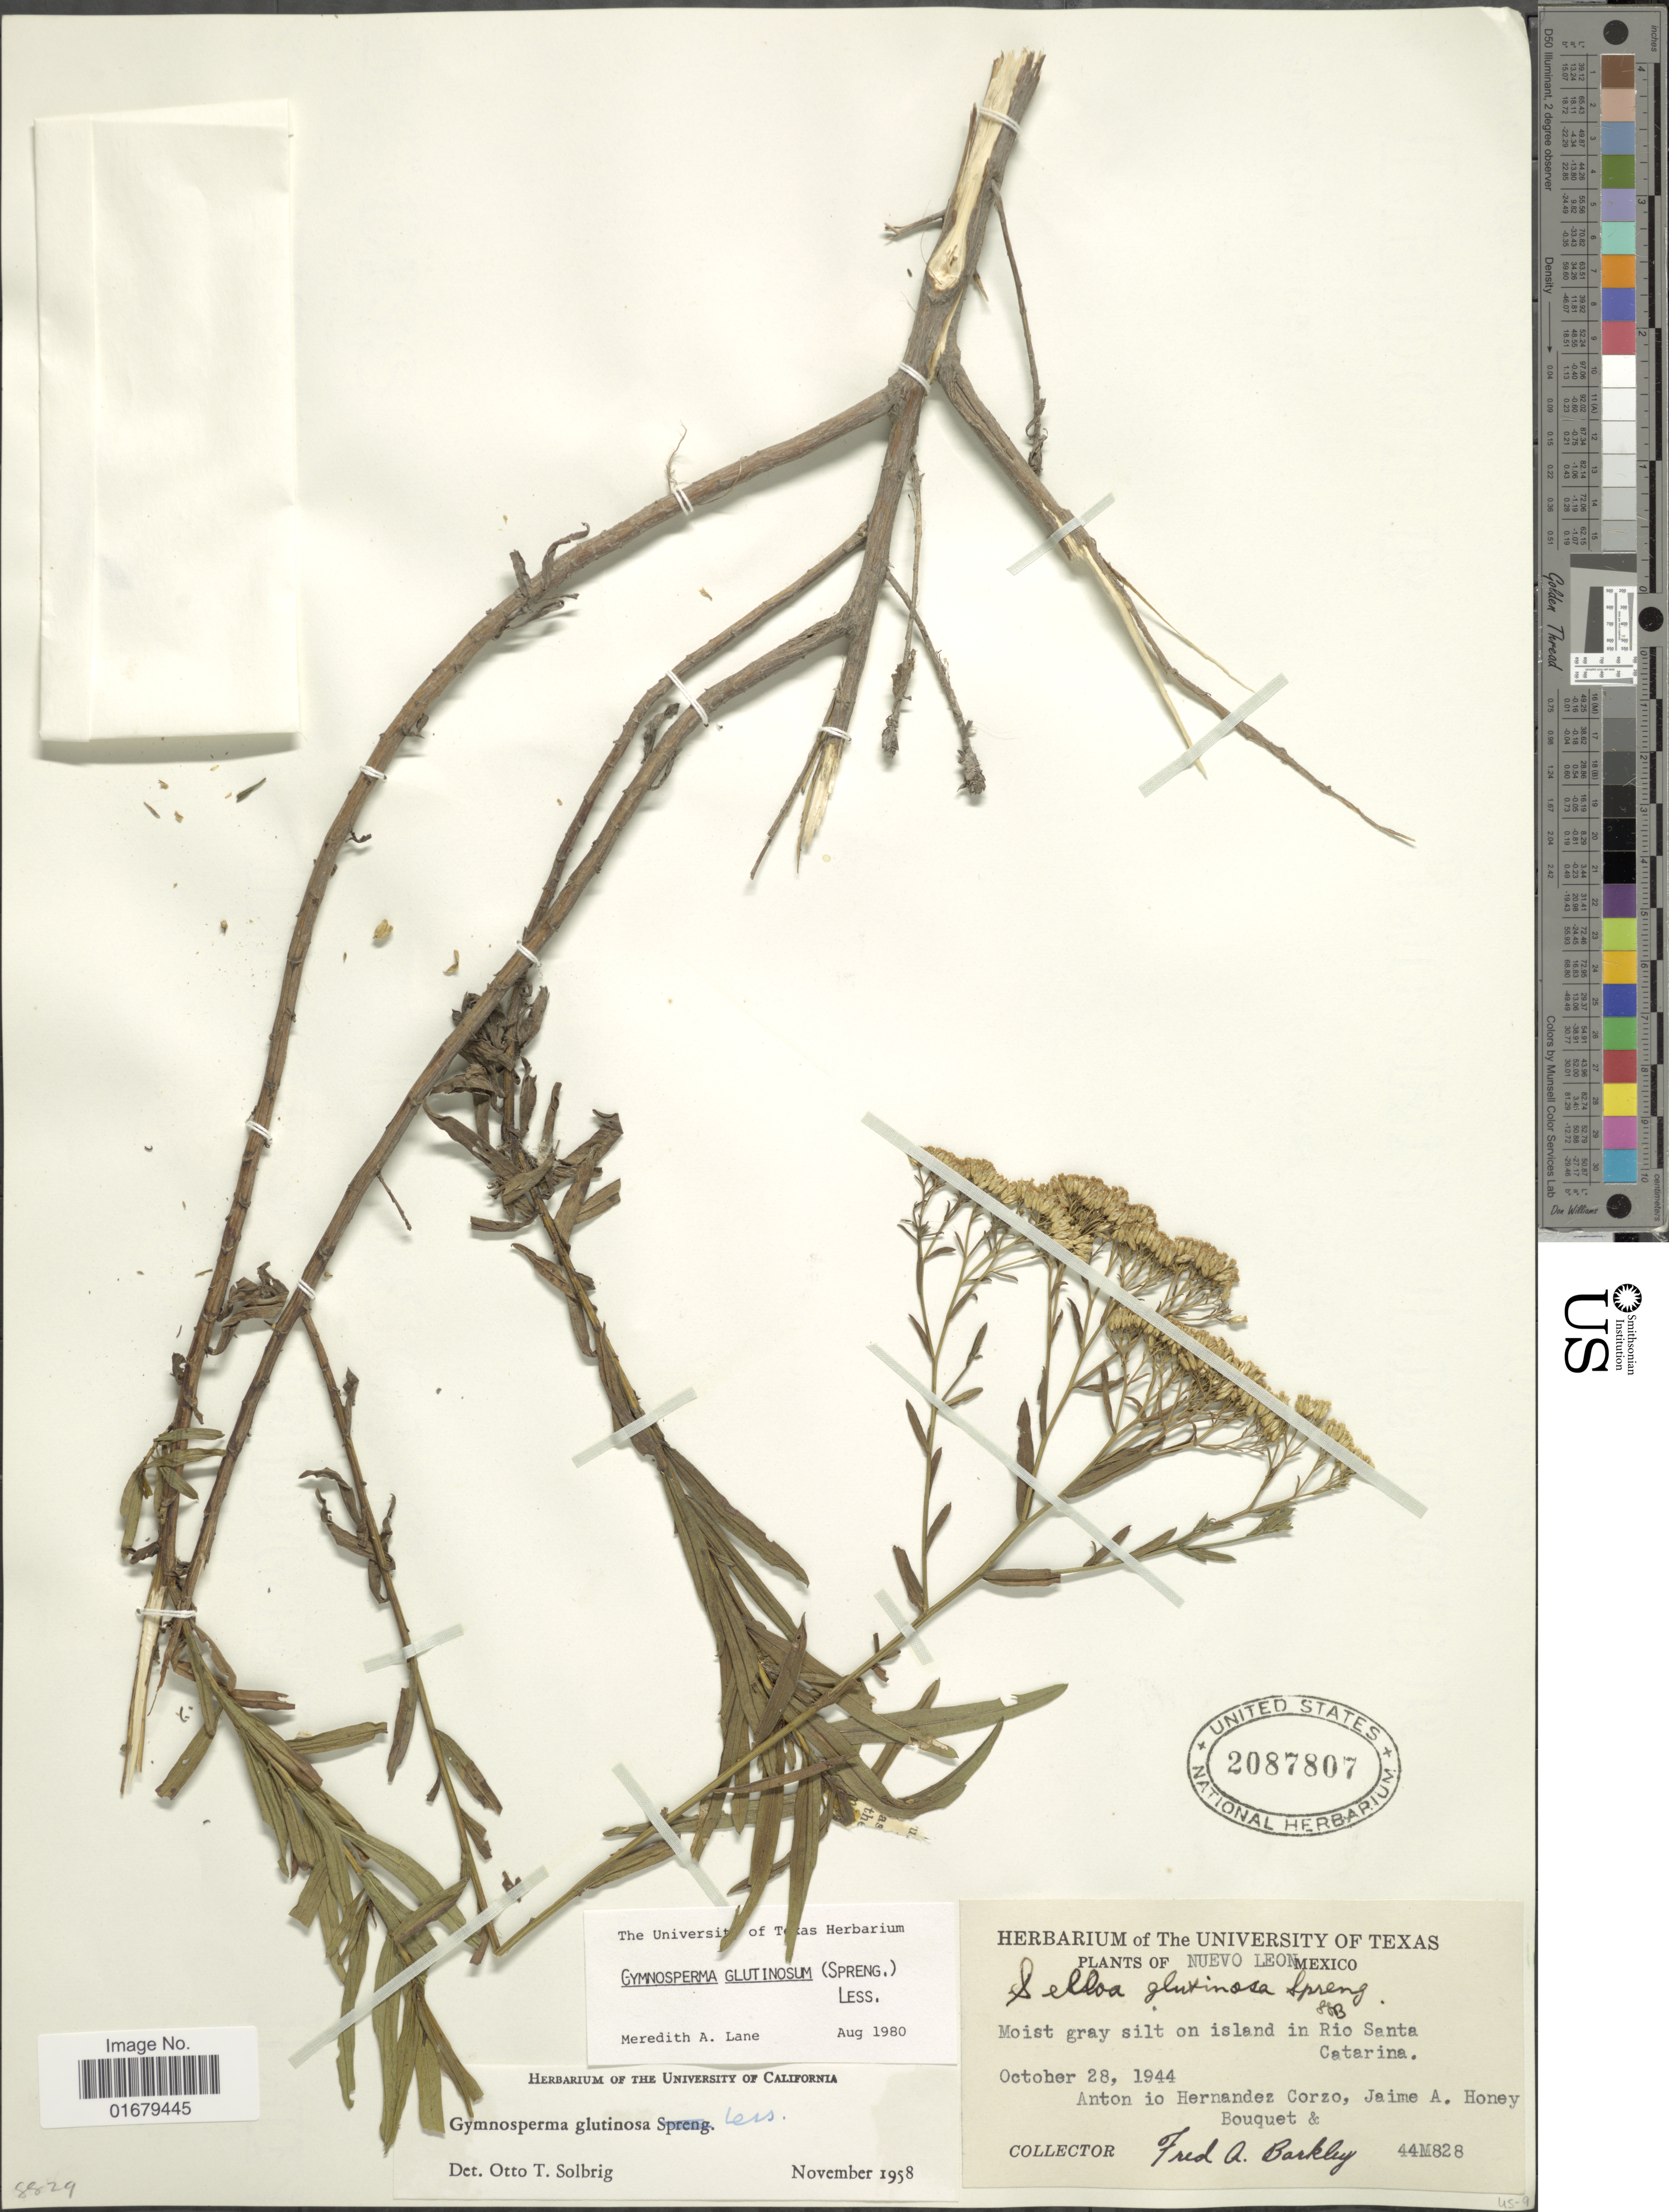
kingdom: Plantae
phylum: Tracheophyta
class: Magnoliopsida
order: Asterales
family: Asteraceae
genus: Gymnosperma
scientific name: Gymnosperma glutinosum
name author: (Spreng.) Less.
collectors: F. A. Barkley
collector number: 44M828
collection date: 1944-10-28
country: Mexico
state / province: Nuevo León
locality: Moist gray silt on island in Rio Santa Catarina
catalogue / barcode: US 2087807